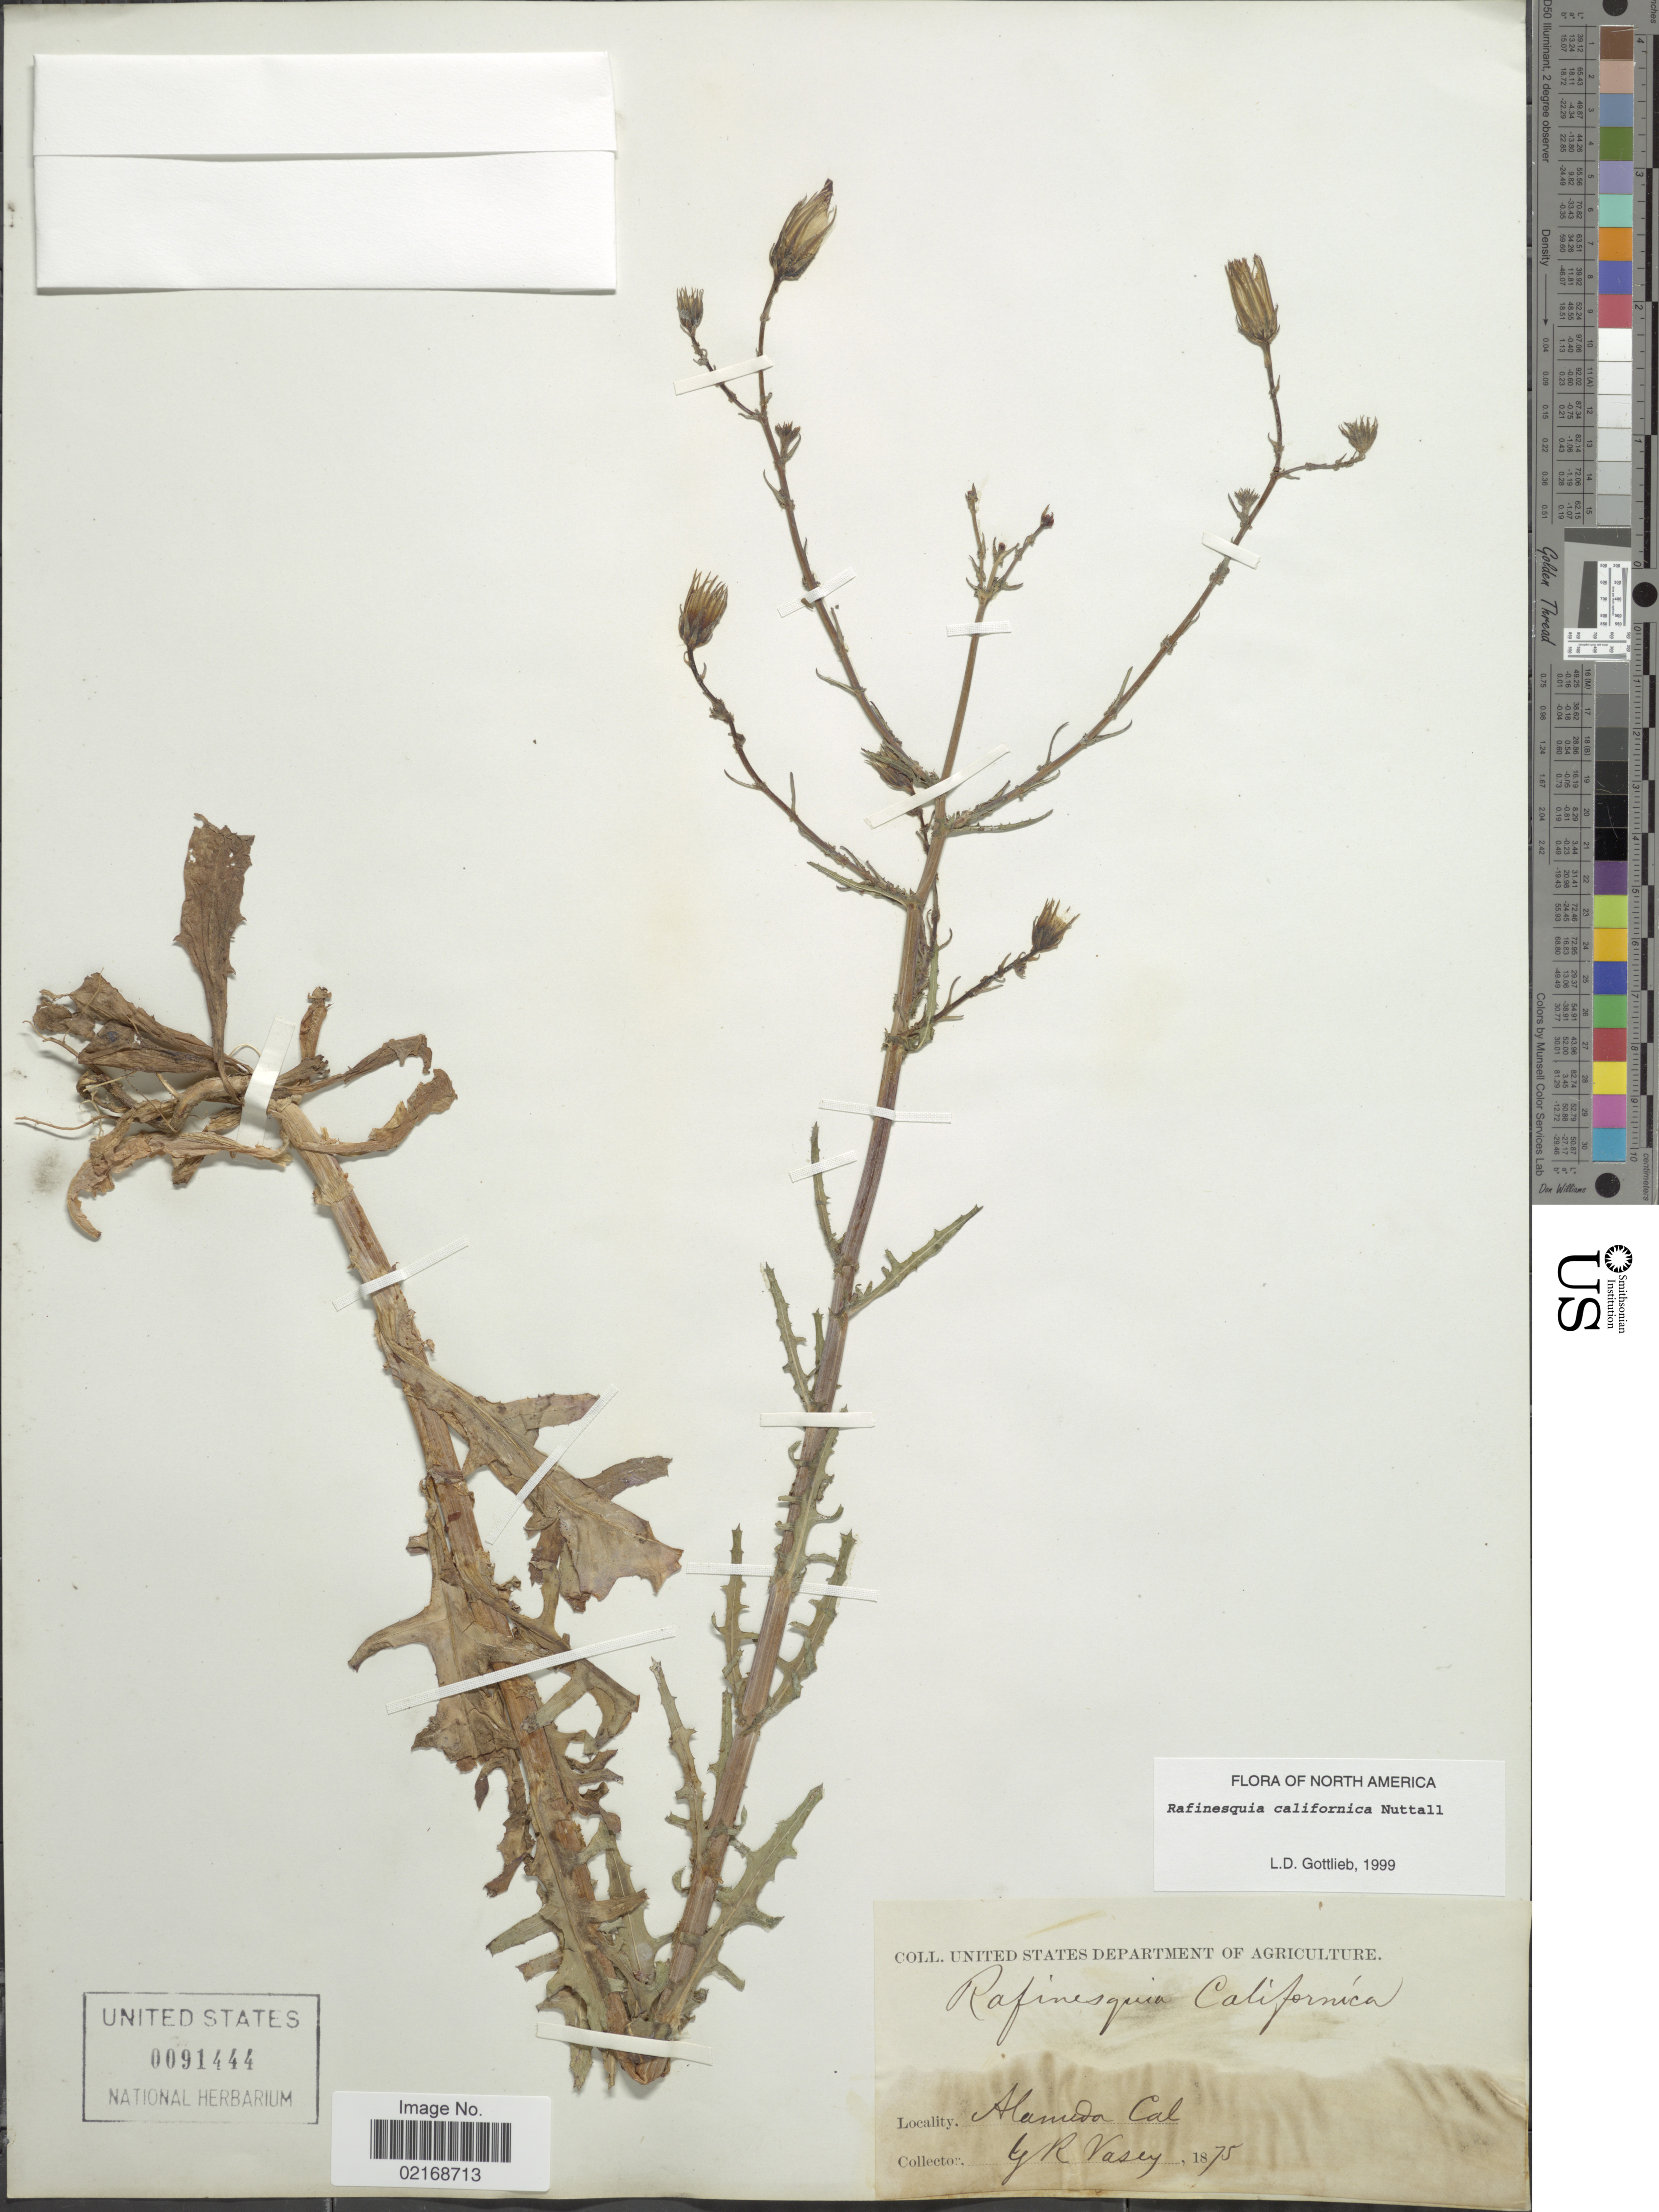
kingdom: Plantae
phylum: Tracheophyta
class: Magnoliopsida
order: Asterales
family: Asteraceae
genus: Rafinesquia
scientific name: Rafinesquia californica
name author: Nutt.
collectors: G. R. Vasey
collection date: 1875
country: United States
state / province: California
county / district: Alameda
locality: Alameda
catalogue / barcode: US 91444